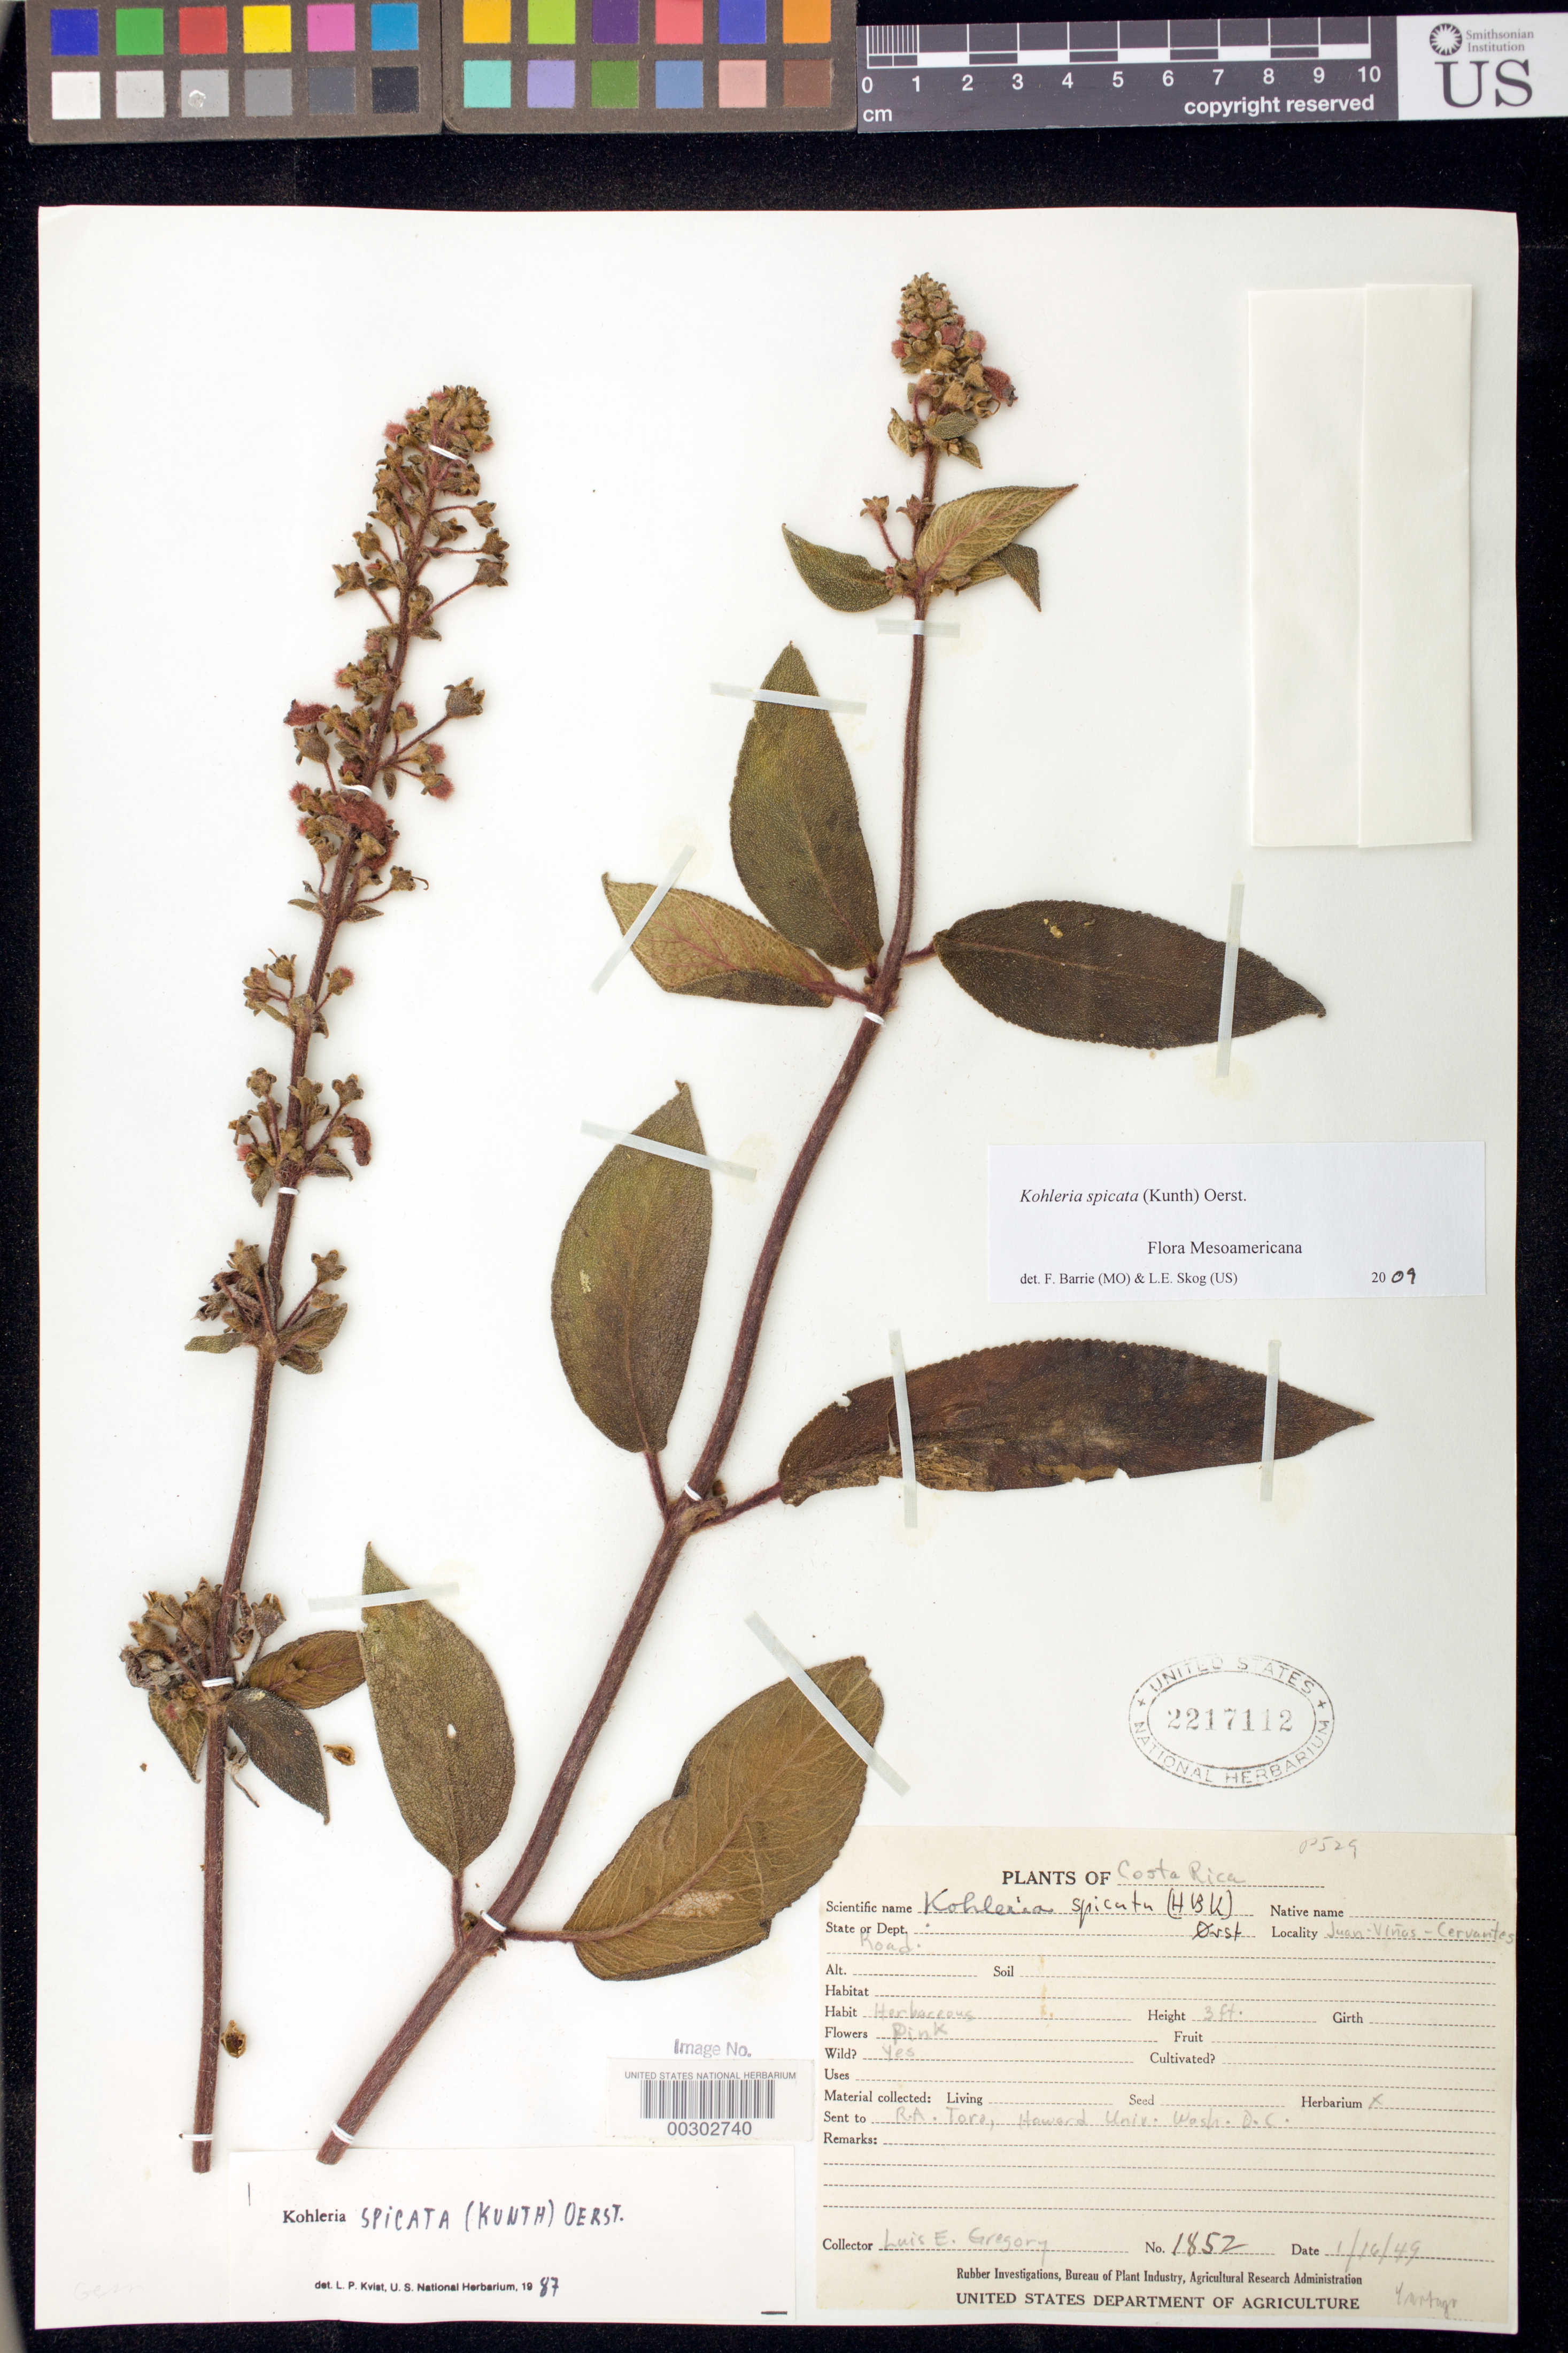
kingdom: Plantae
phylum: Tracheophyta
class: Magnoliopsida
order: Lamiales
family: Gesneriaceae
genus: Kohleria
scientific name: Kohleria spicata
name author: (Kunth) Oerst.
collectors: L. E. Gregory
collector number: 1852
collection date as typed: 16 Jan 1949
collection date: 1949-01-16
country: Costa Rica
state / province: Cartago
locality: Juan-Vinas-Cervantes road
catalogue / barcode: US 2217112